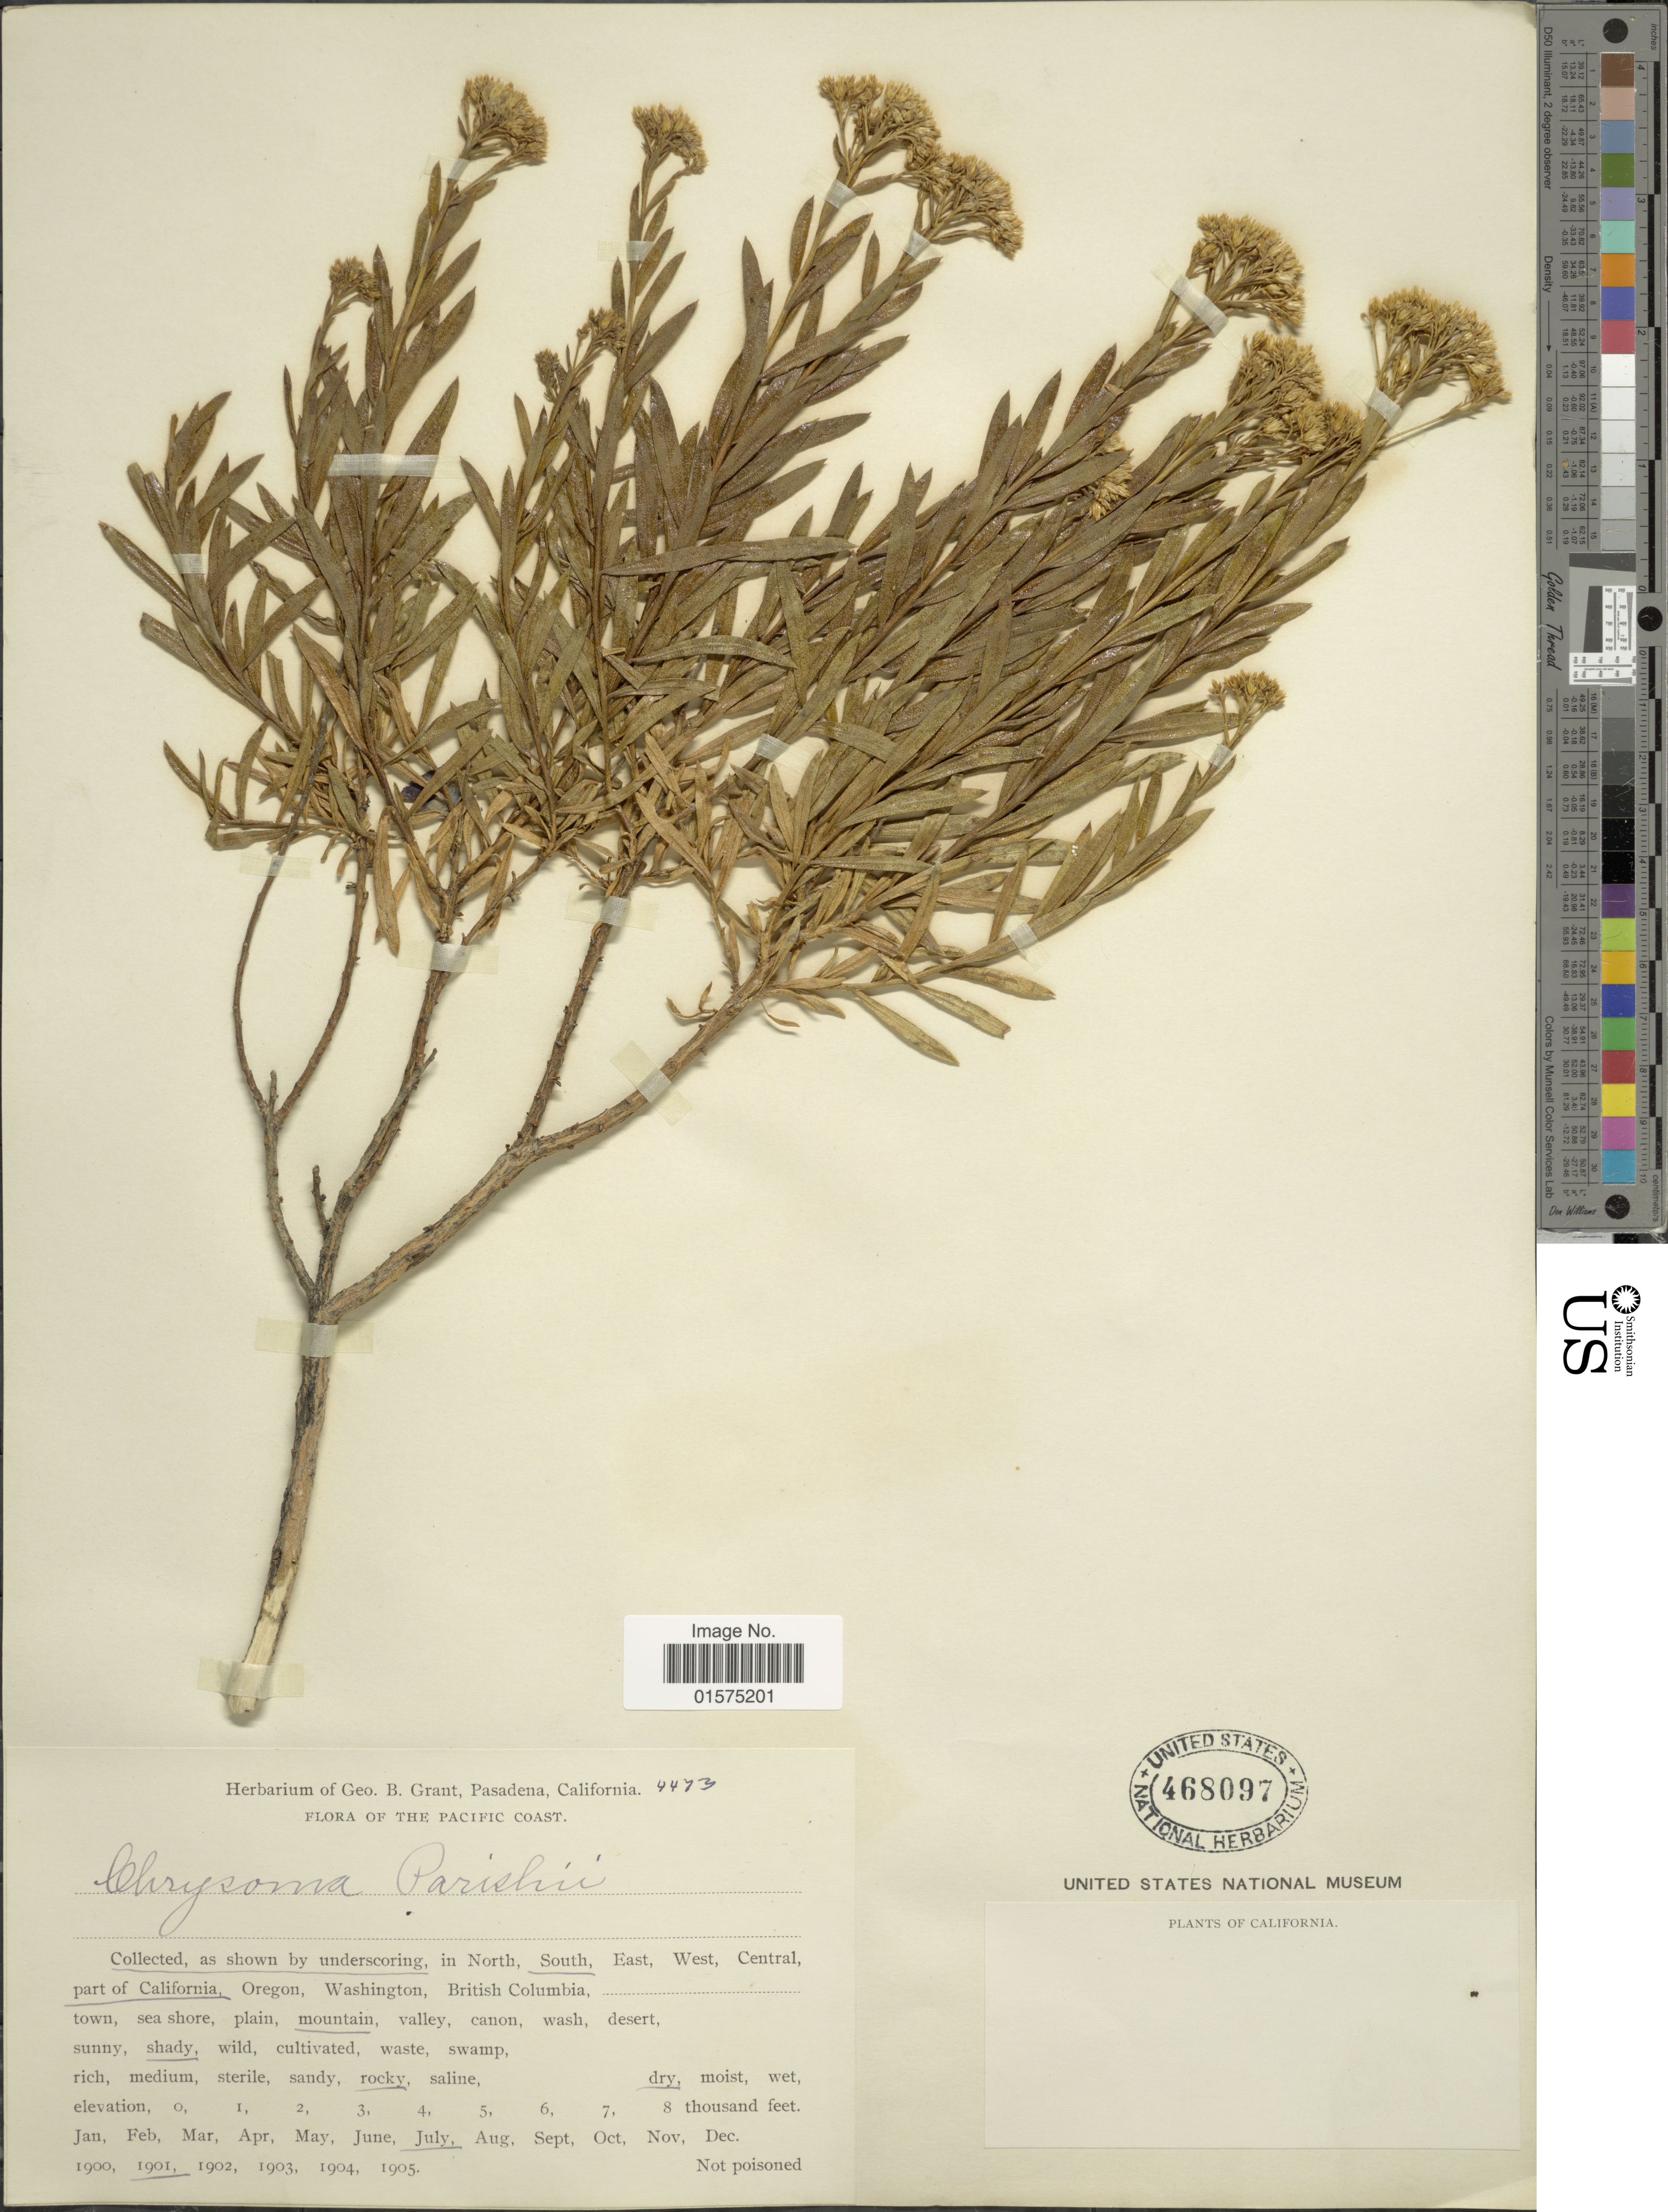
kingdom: Plantae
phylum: Tracheophyta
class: Magnoliopsida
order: Asterales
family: Asteraceae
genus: Ericameria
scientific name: Ericameria parishii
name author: (Greene) H.M. Hall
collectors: ex herb. G. B. Grant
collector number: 4473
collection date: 1901-07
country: United States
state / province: California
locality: South. Pacific Coast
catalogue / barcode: US 468097